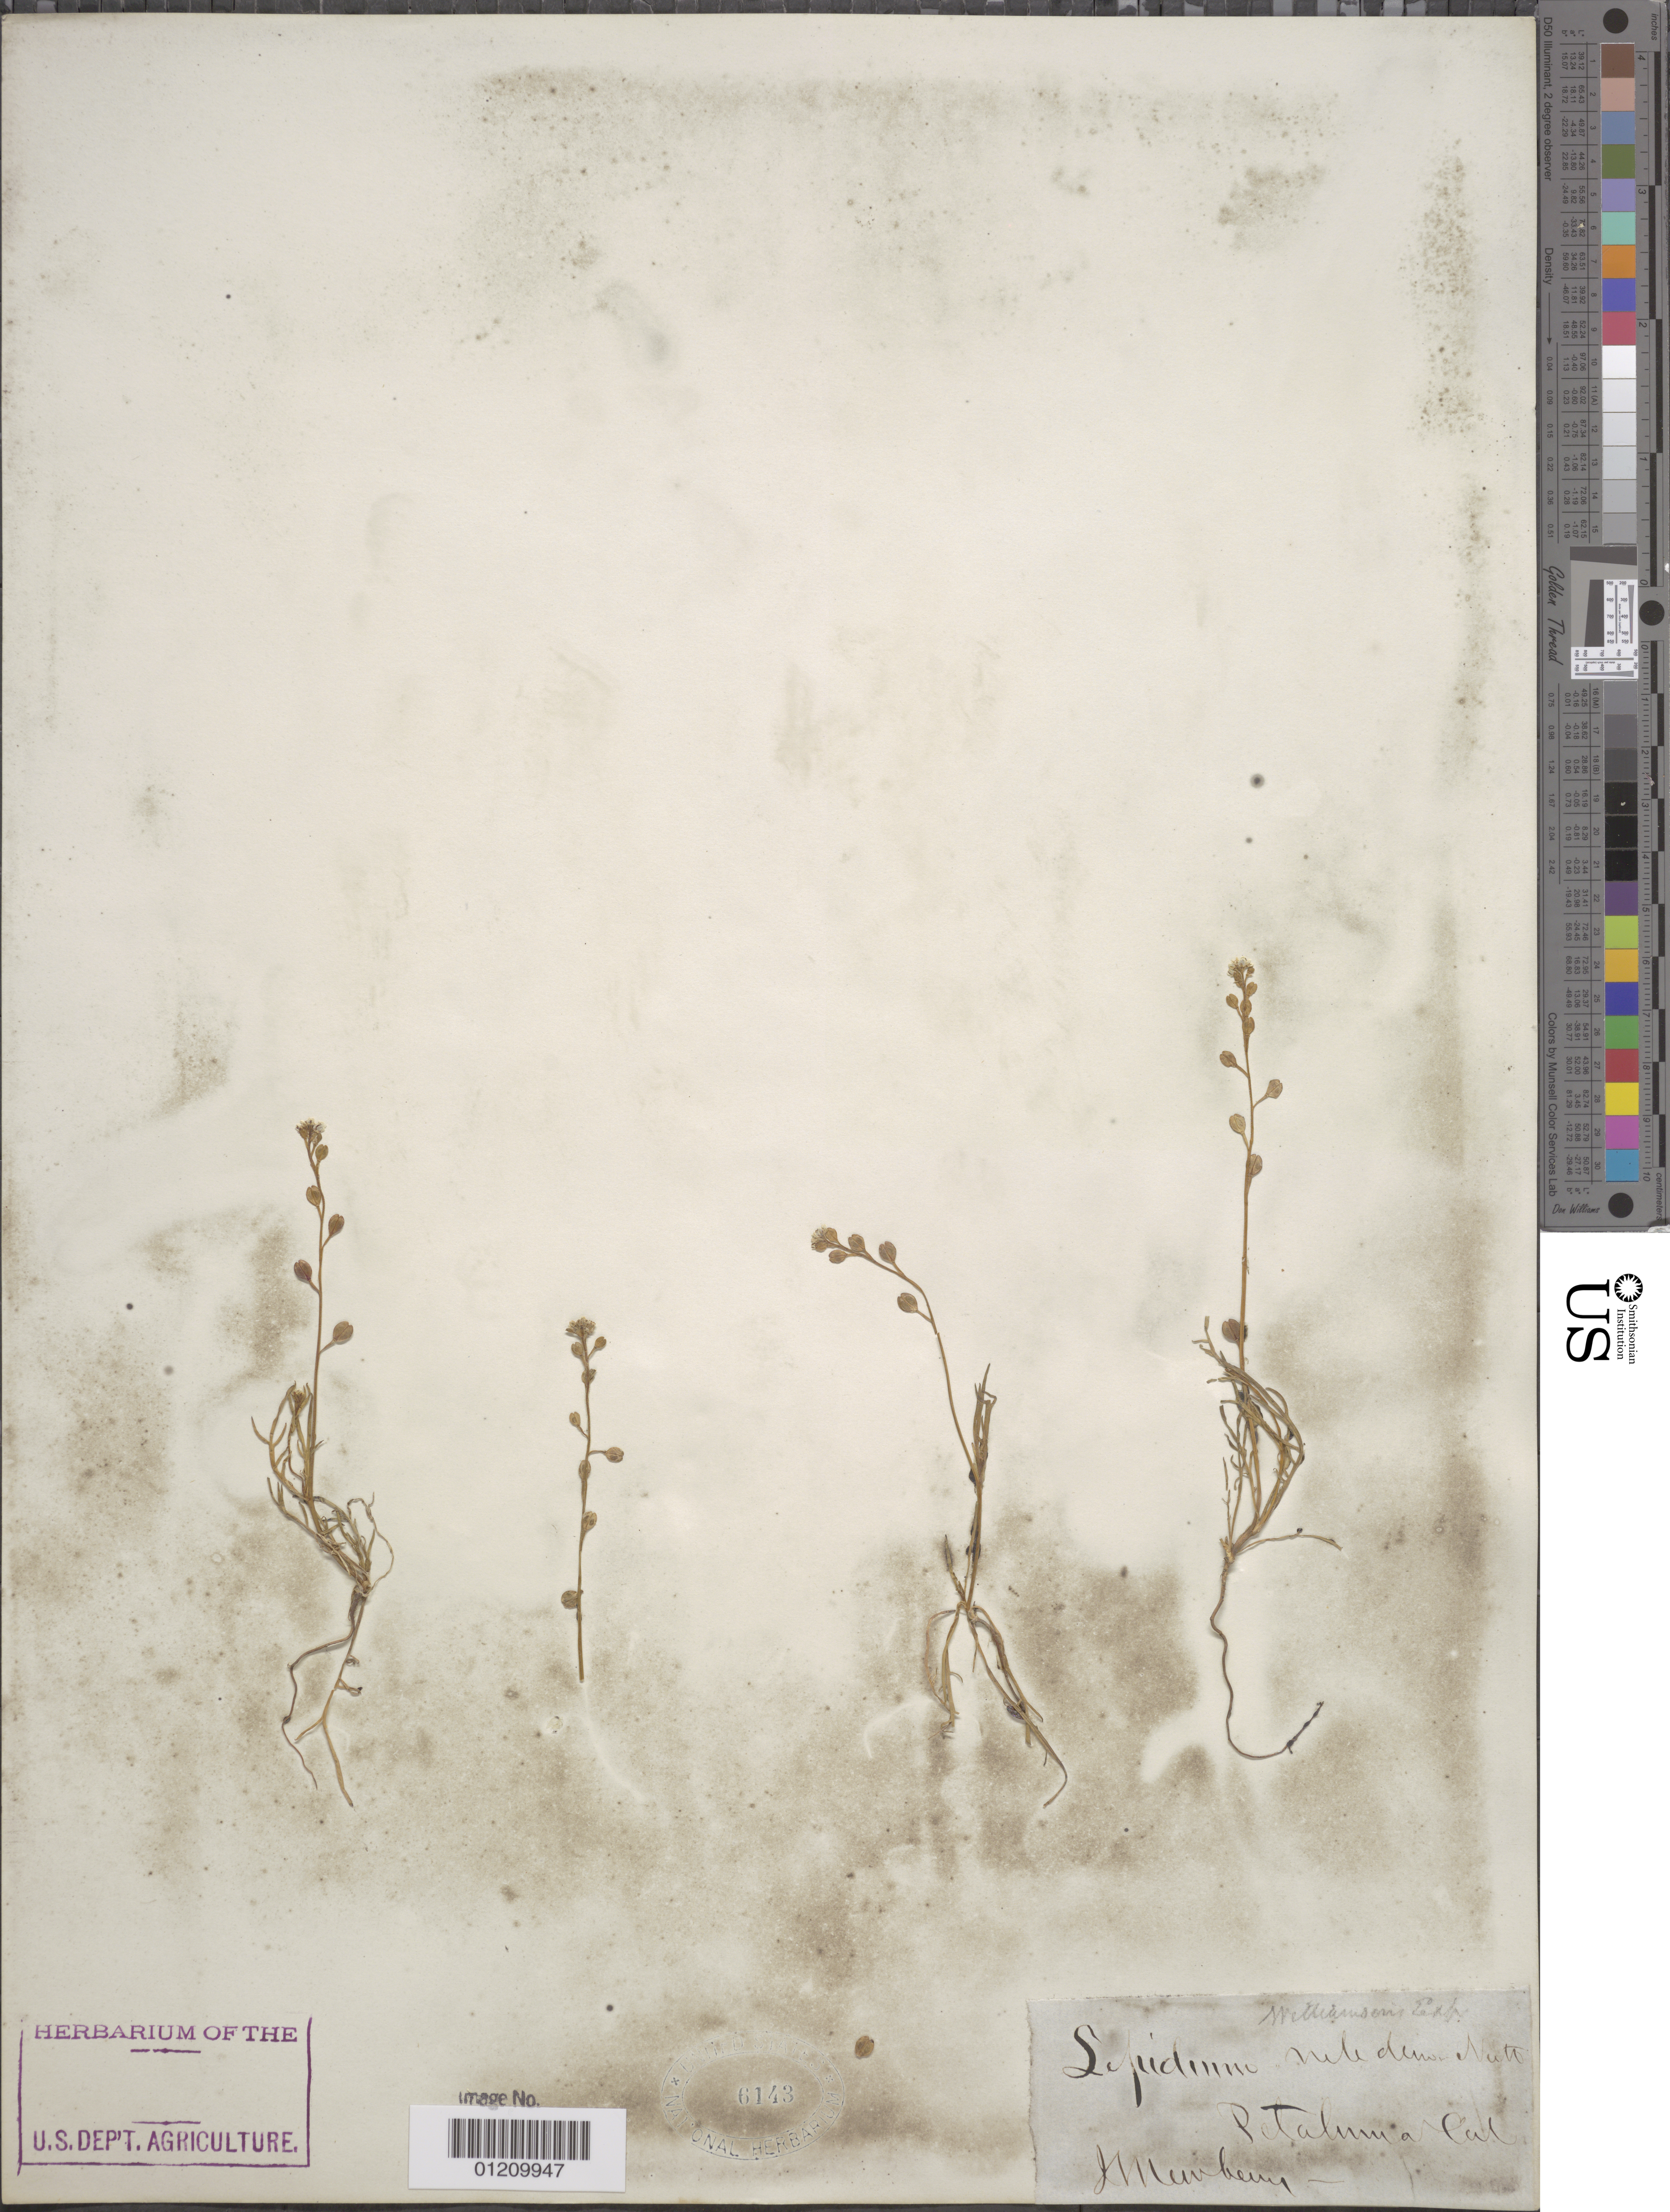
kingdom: Plantae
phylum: Tracheophyta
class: Magnoliopsida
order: Brassicales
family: Brassicaceae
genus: Lepidium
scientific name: Lepidium nitidum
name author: Nutt.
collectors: J. S. Newberry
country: United States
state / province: California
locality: Petaluma.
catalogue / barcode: US 6143